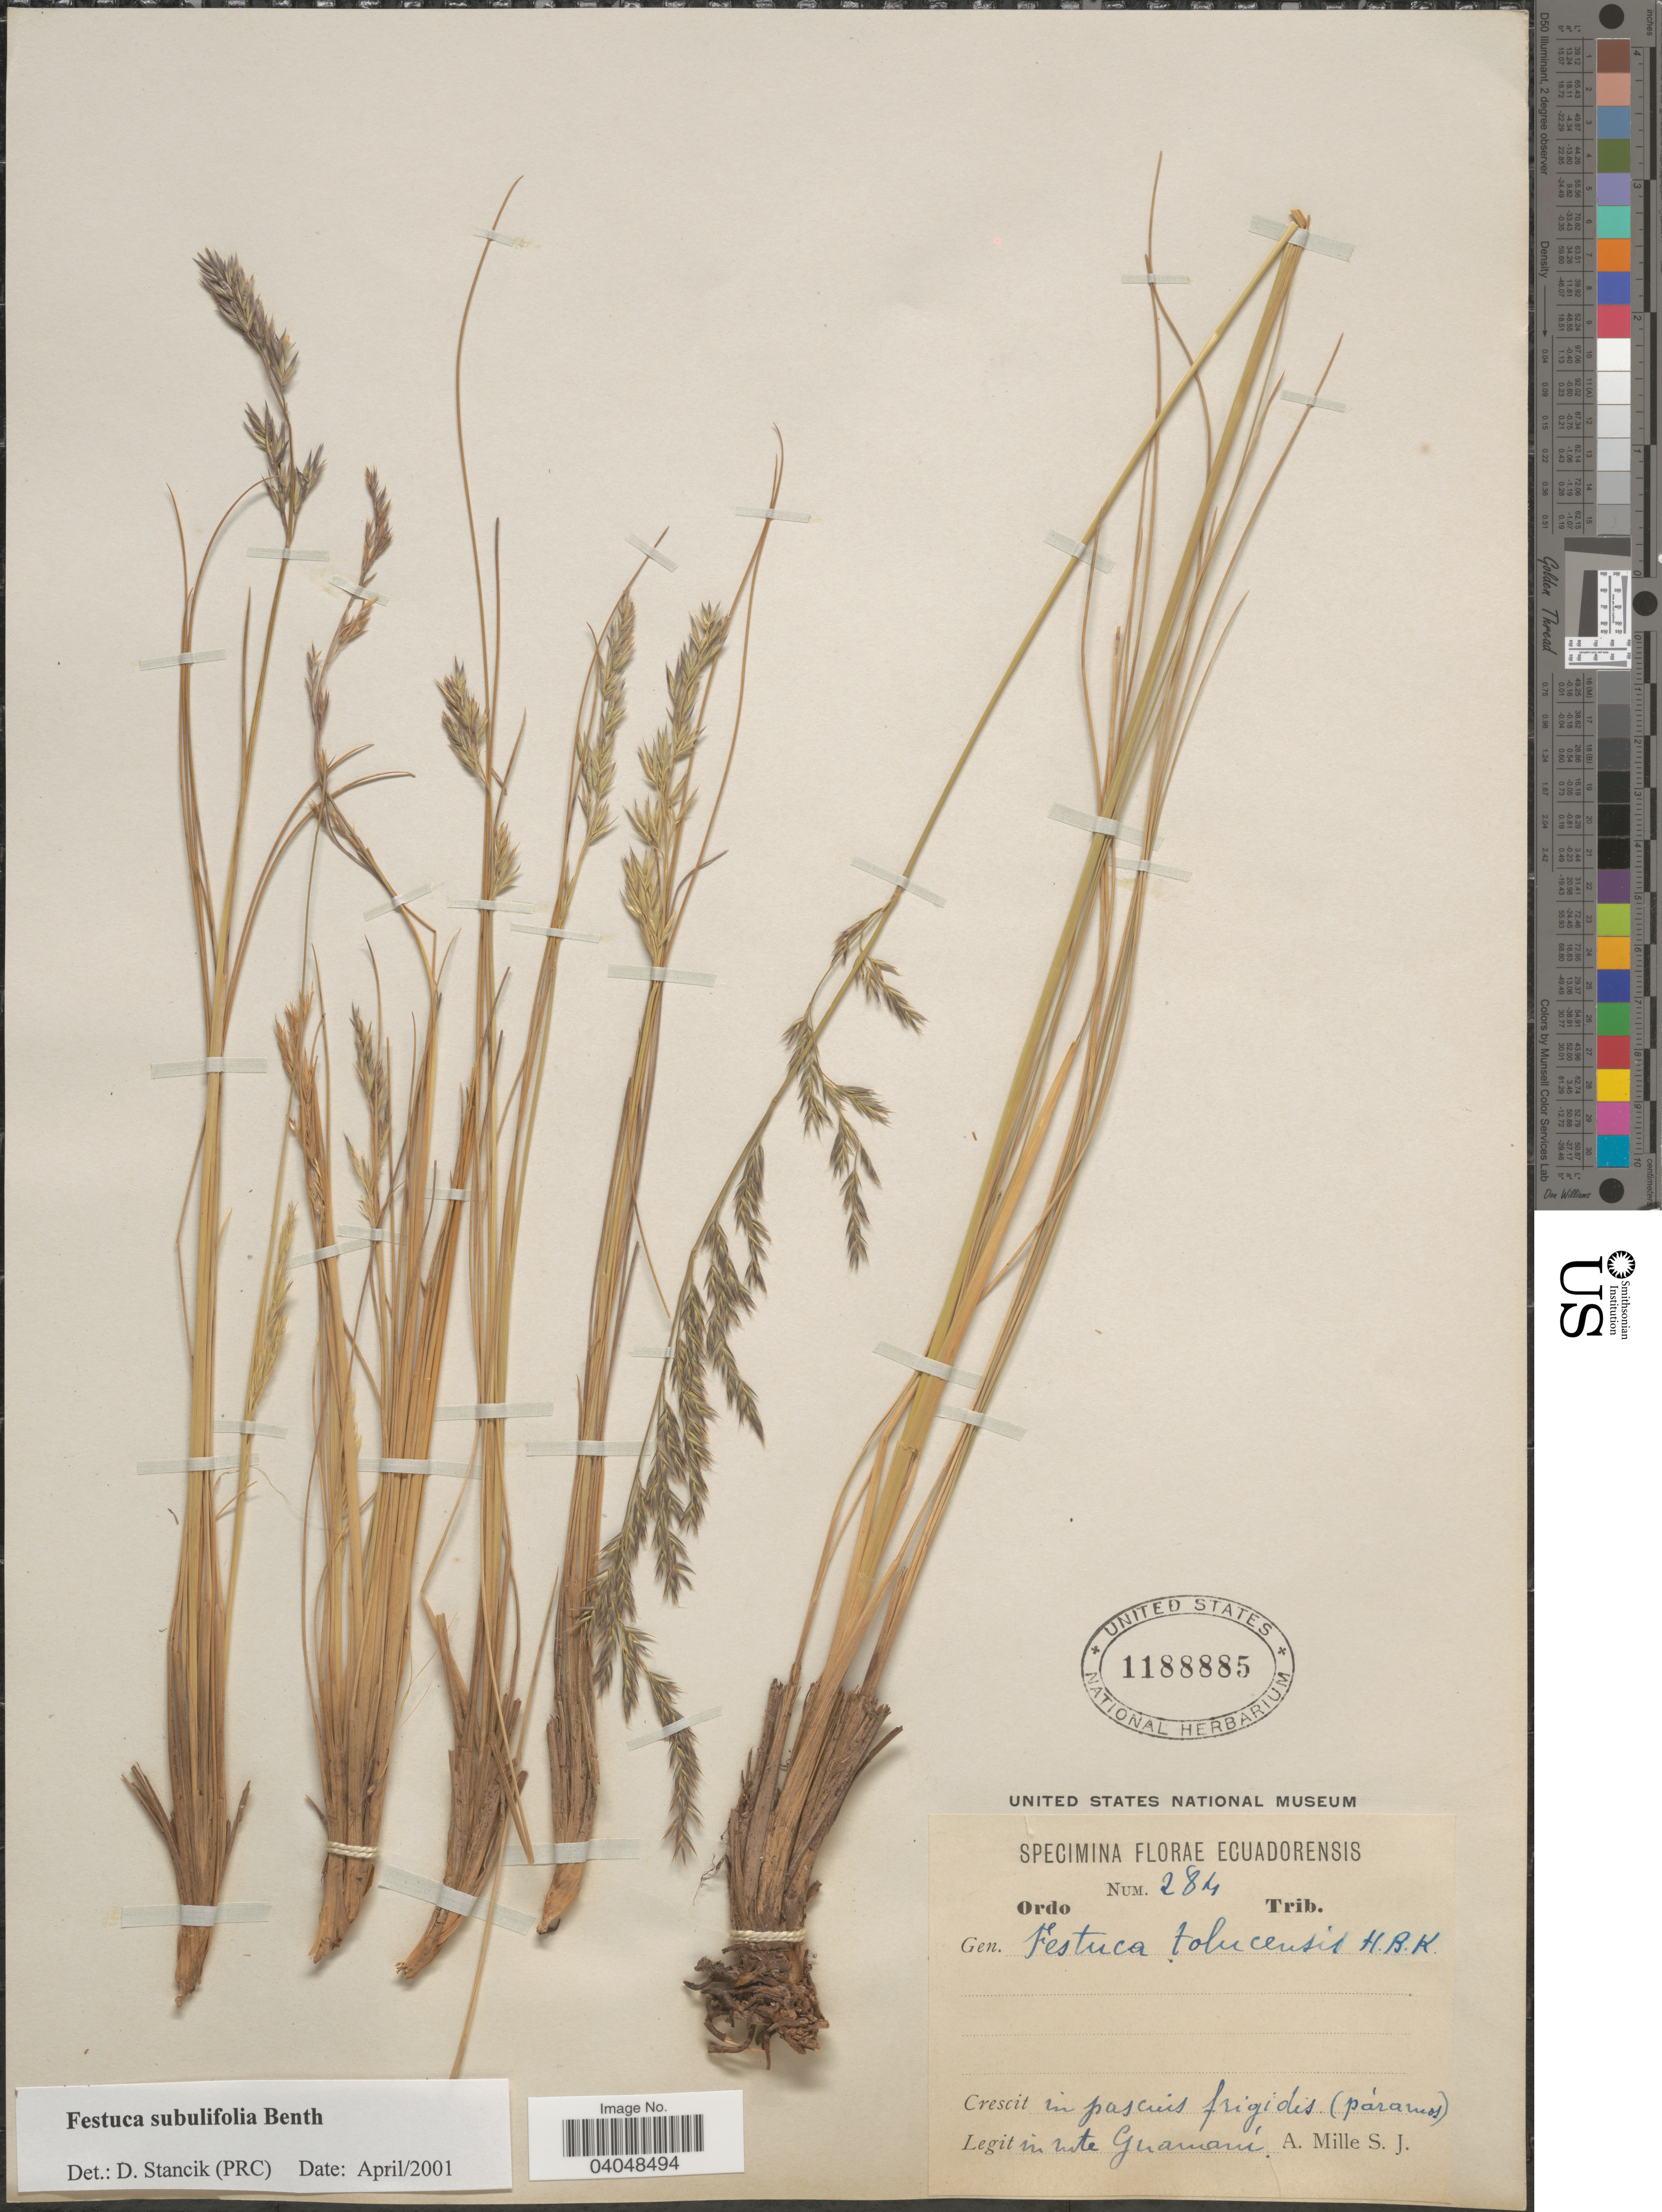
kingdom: Plantae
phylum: Tracheophyta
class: Liliopsida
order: Poales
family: Poaceae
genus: Festuca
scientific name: Festuca subulifolia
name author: Benth.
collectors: A. Mille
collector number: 284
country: Ecuador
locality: Ecuadorensis. Crescit in pascuis frigidis (páramos) in mte Guamaní.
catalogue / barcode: US 1188885